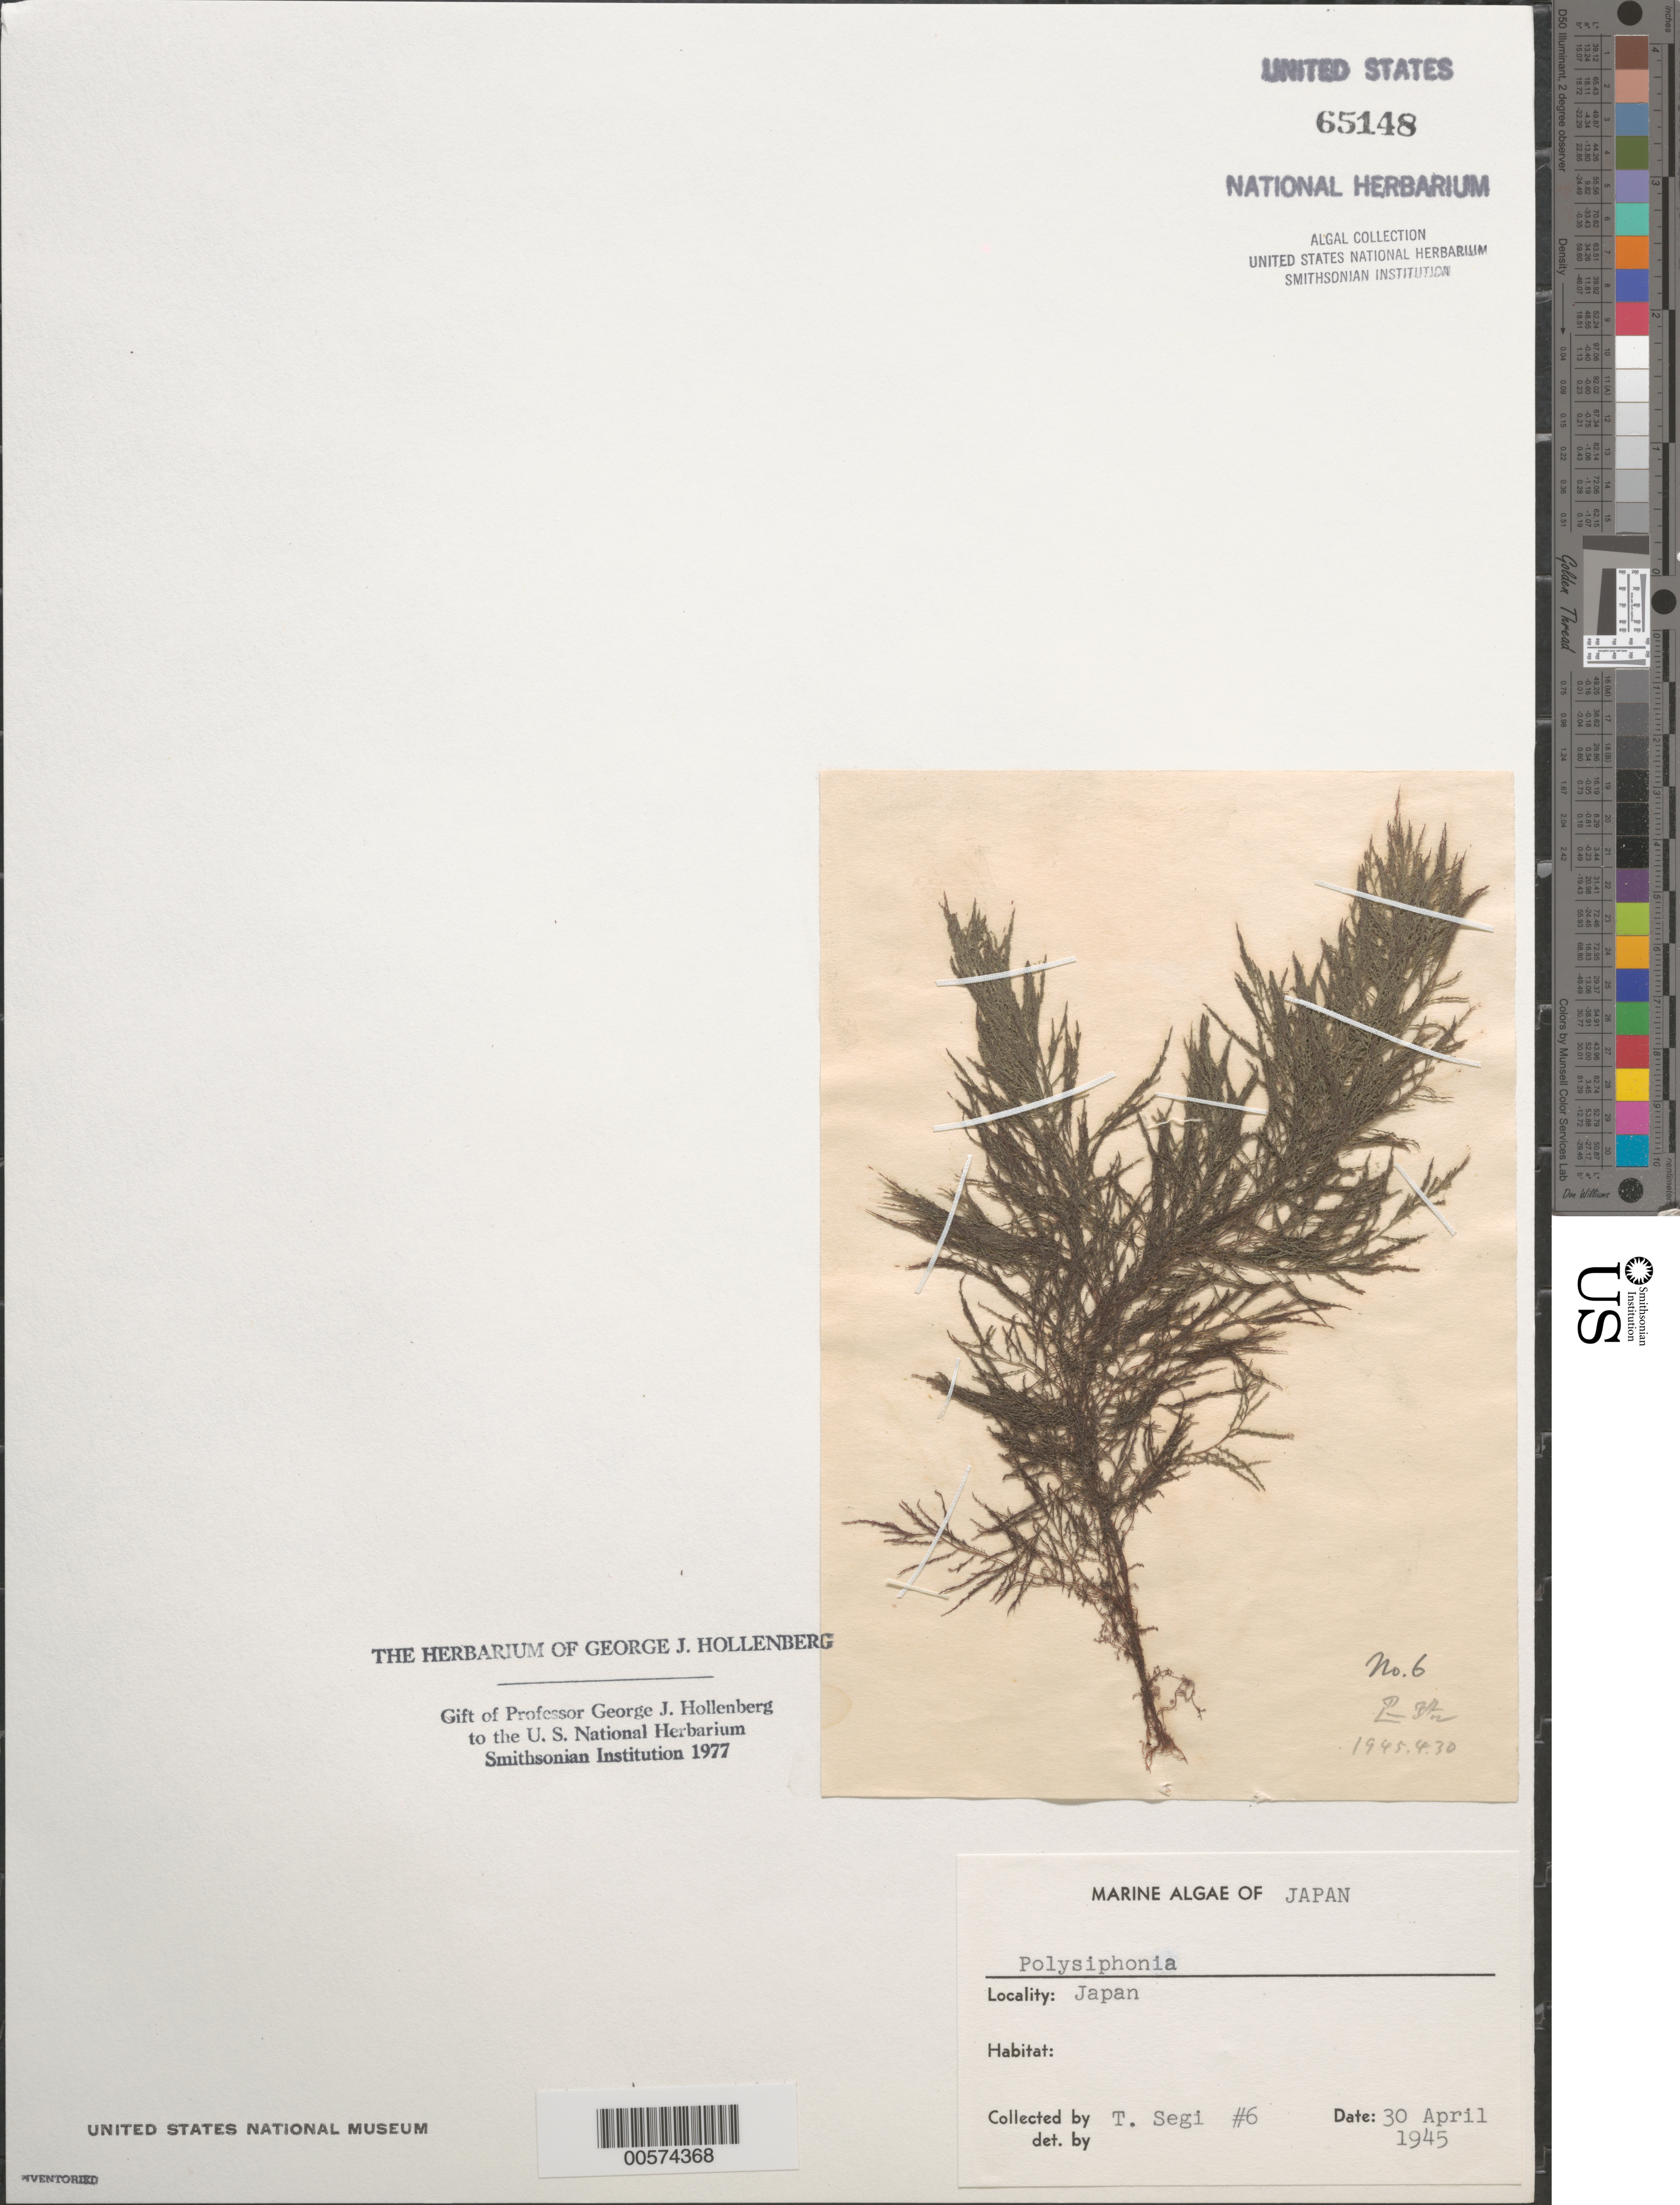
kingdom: Plantae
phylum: Rhodophyta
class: Florideophyceae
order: Ceramiales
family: Rhodomelaceae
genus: Polysiphonia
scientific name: Polysiphonia sp.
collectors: T. Segi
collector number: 6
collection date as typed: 30 Apr 1945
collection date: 1945-04-30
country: Japan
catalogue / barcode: US 65148